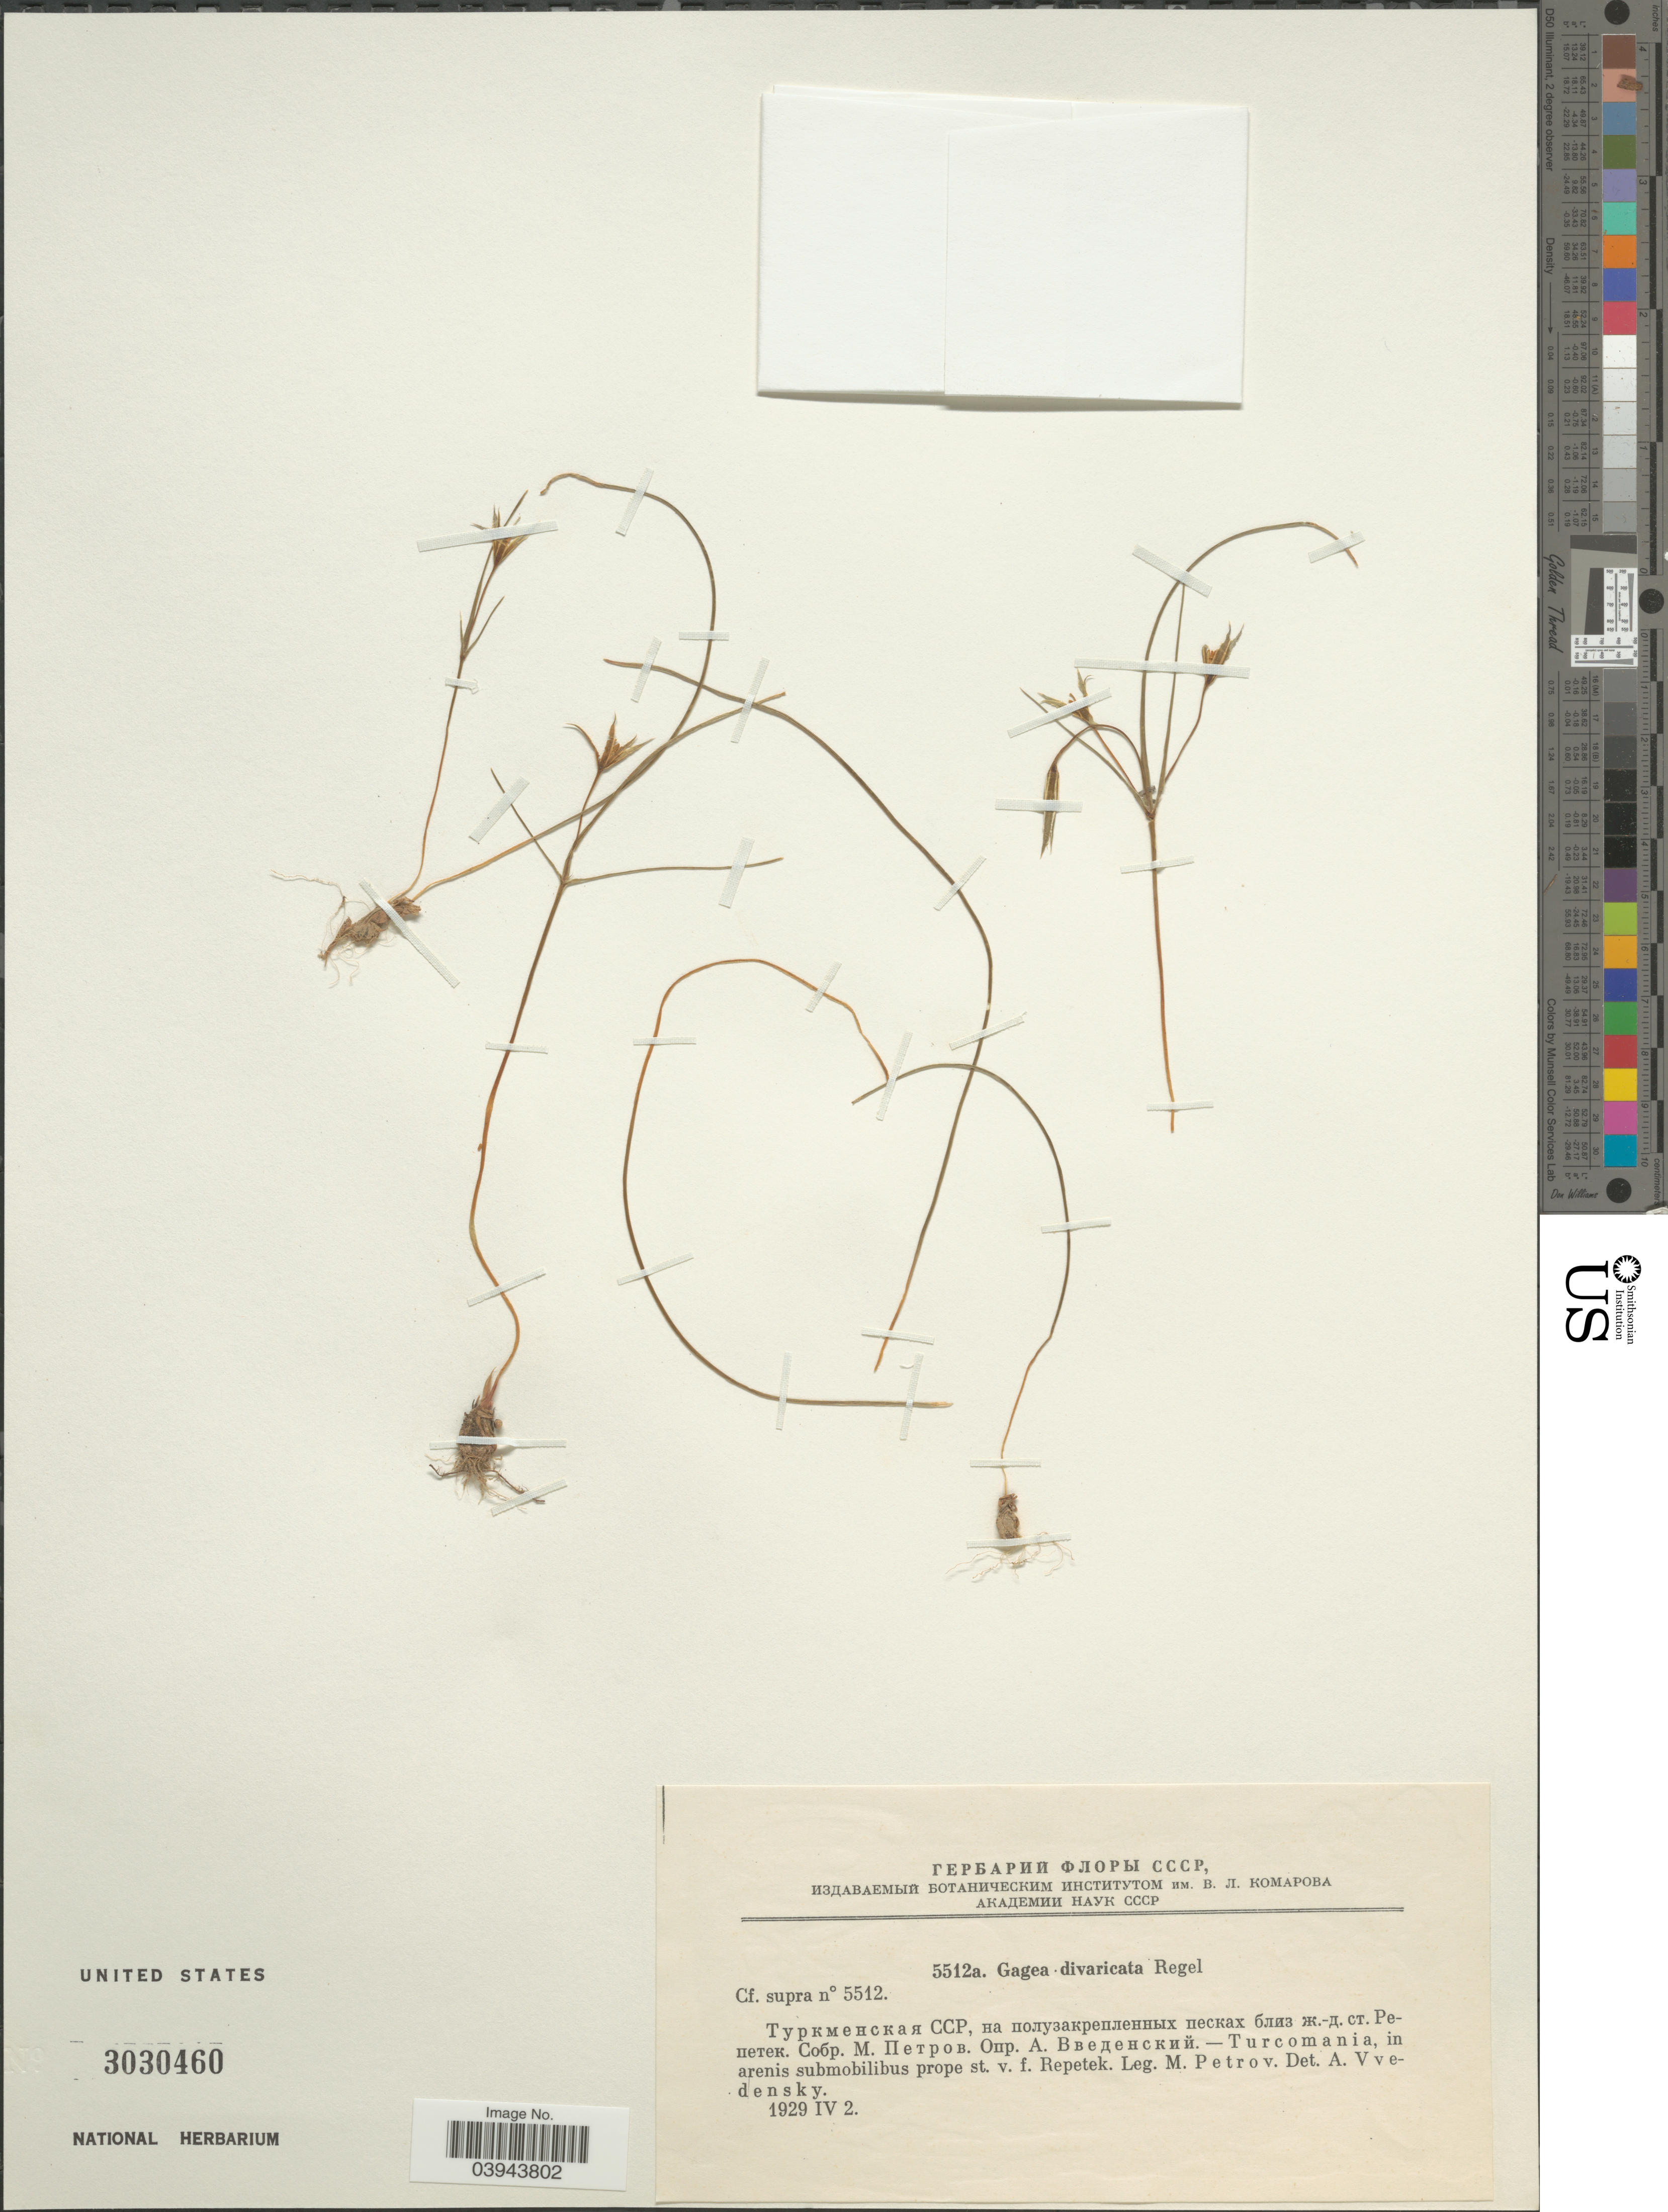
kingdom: Plantae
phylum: Tracheophyta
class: Liliopsida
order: Liliales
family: Liliaceae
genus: Gagea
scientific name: Gagea divaricata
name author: Regel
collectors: M. Petrov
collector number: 5512a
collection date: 1929-04-02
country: Turkmenistan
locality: Turcomania, in arenis submobilibus prope st. v. f. Repetek.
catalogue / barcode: US 3030460